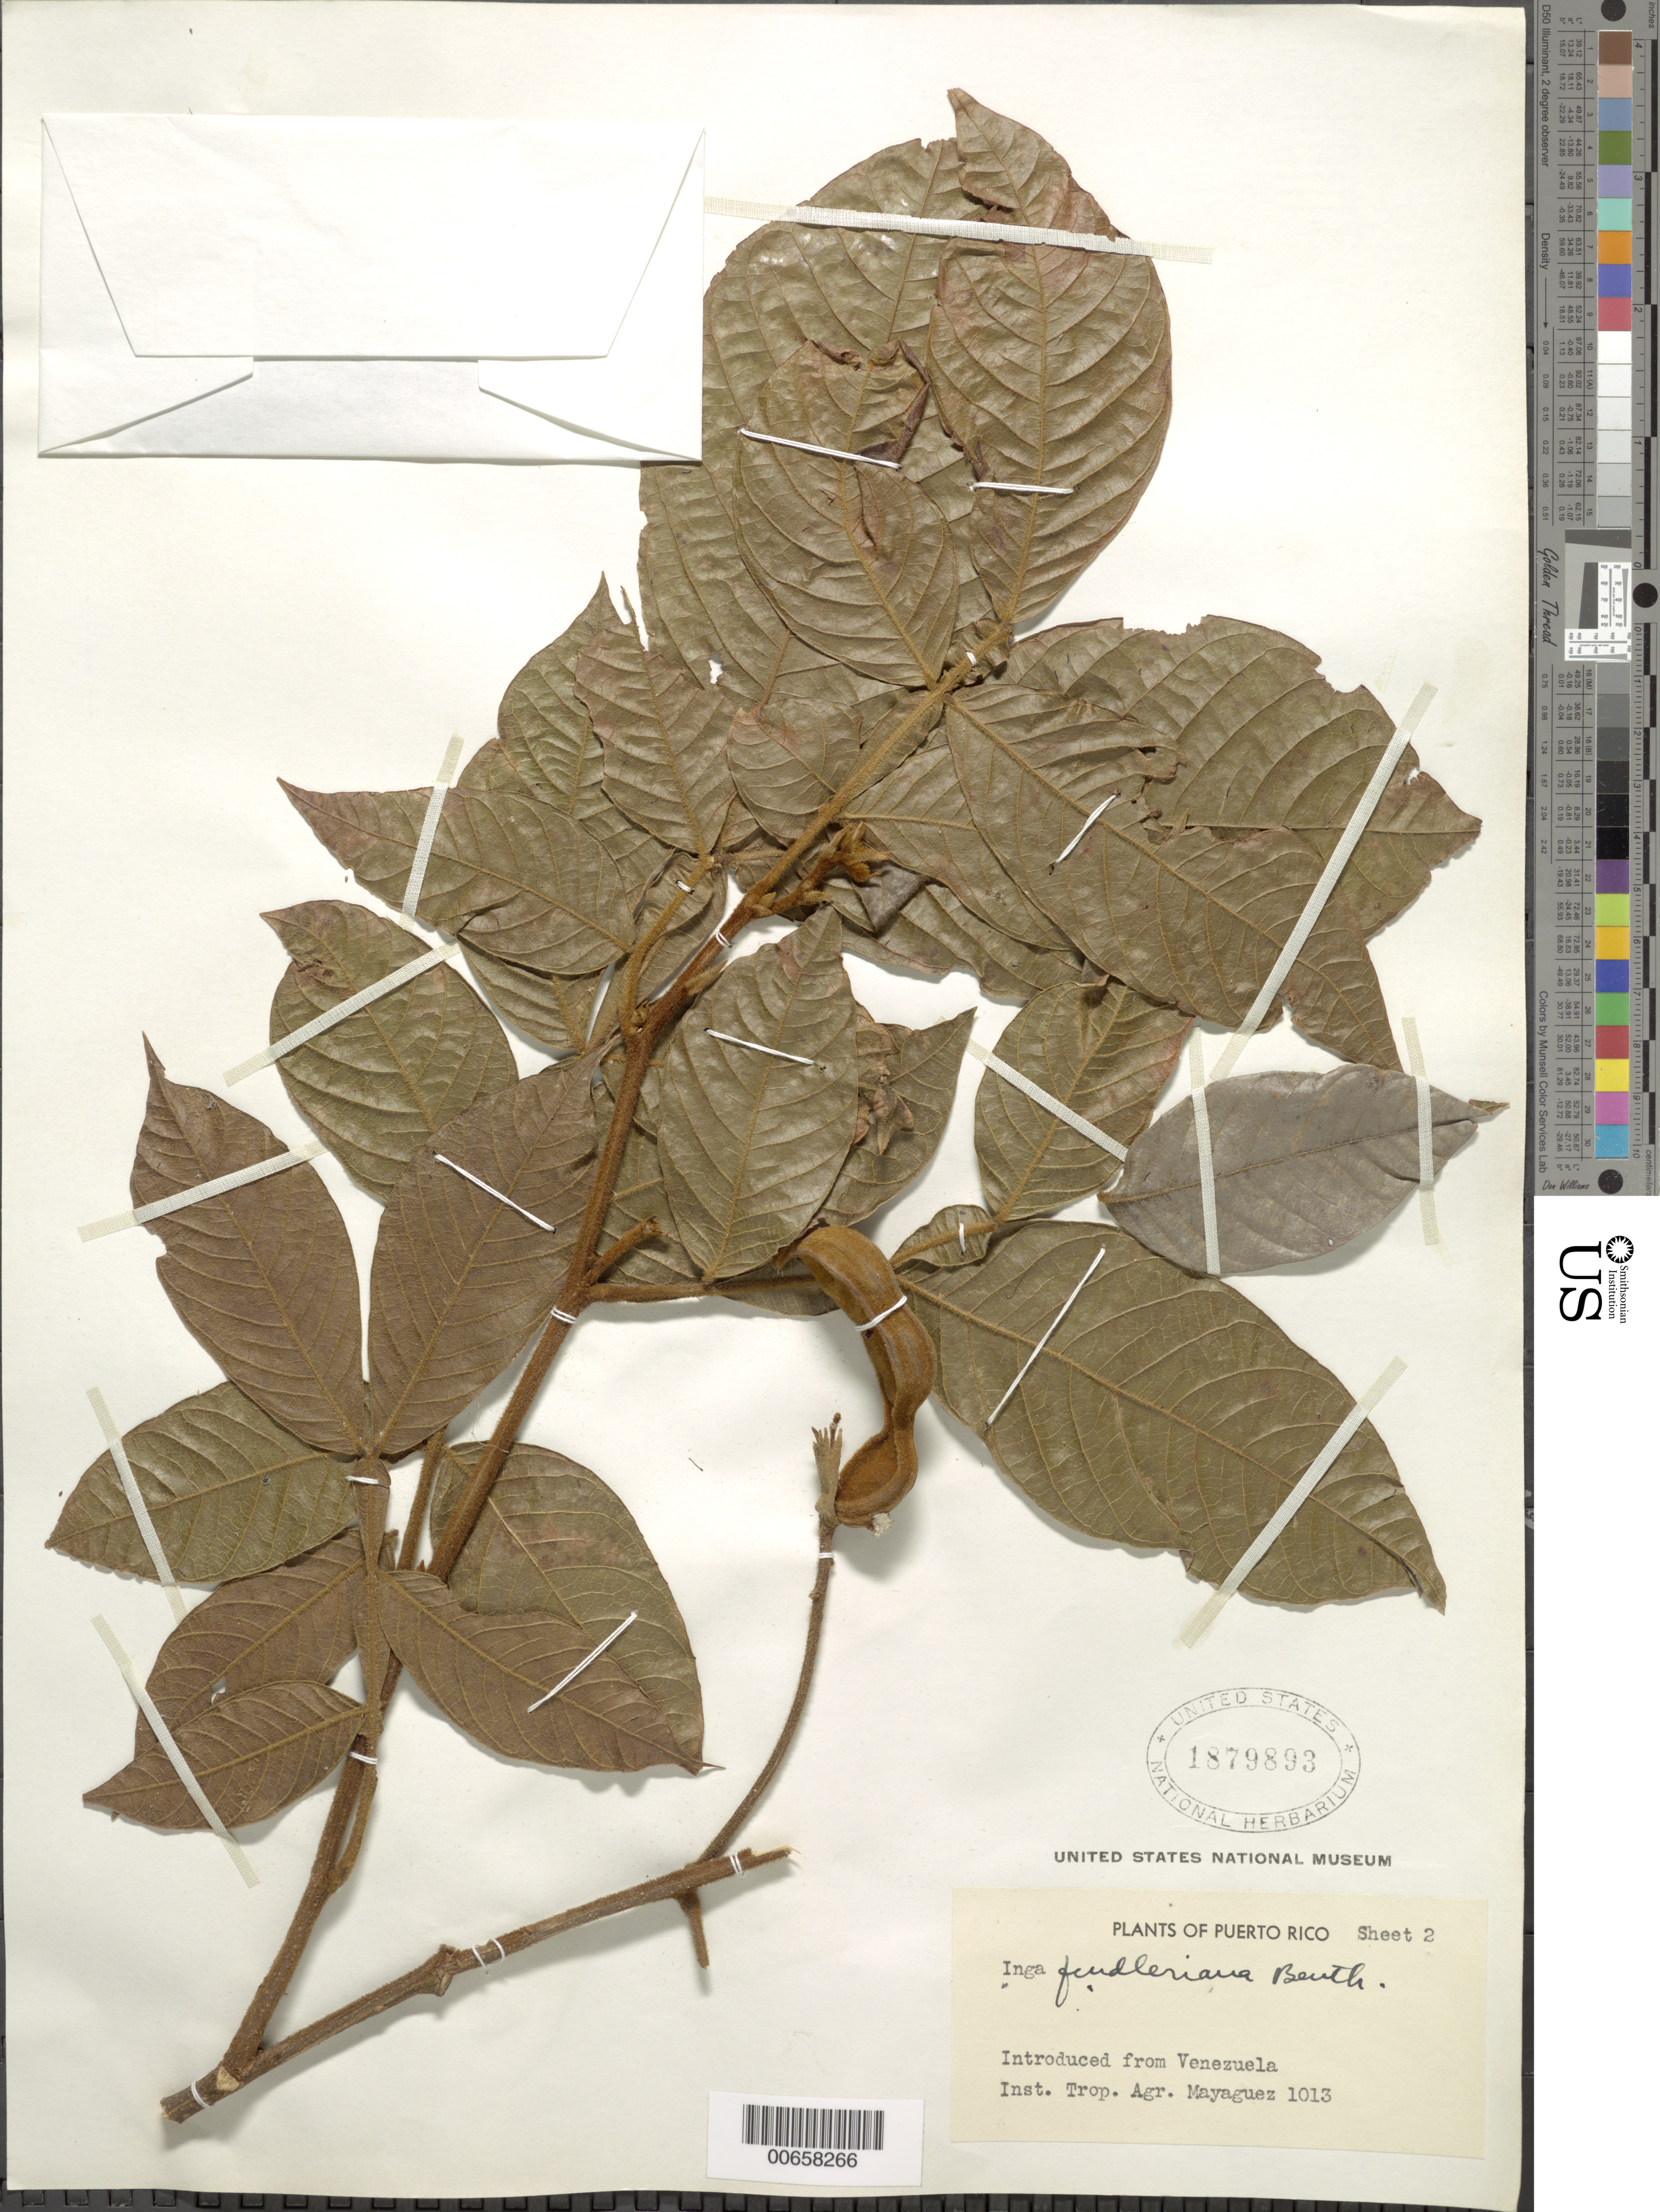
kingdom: Plantae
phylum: Tracheophyta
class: Magnoliopsida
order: Fabales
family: Fabaceae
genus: Inga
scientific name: Inga fendleriana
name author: Benth.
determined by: Killip, Ellsworth P.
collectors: J. Otero & L. E. Gregory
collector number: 1013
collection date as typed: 06 Apr 1945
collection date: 1945-04-06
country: Puerto Rico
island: Greater Antilles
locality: Mayaguez, La Carmelita, Bo. Anon, Ponce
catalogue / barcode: US 1879893